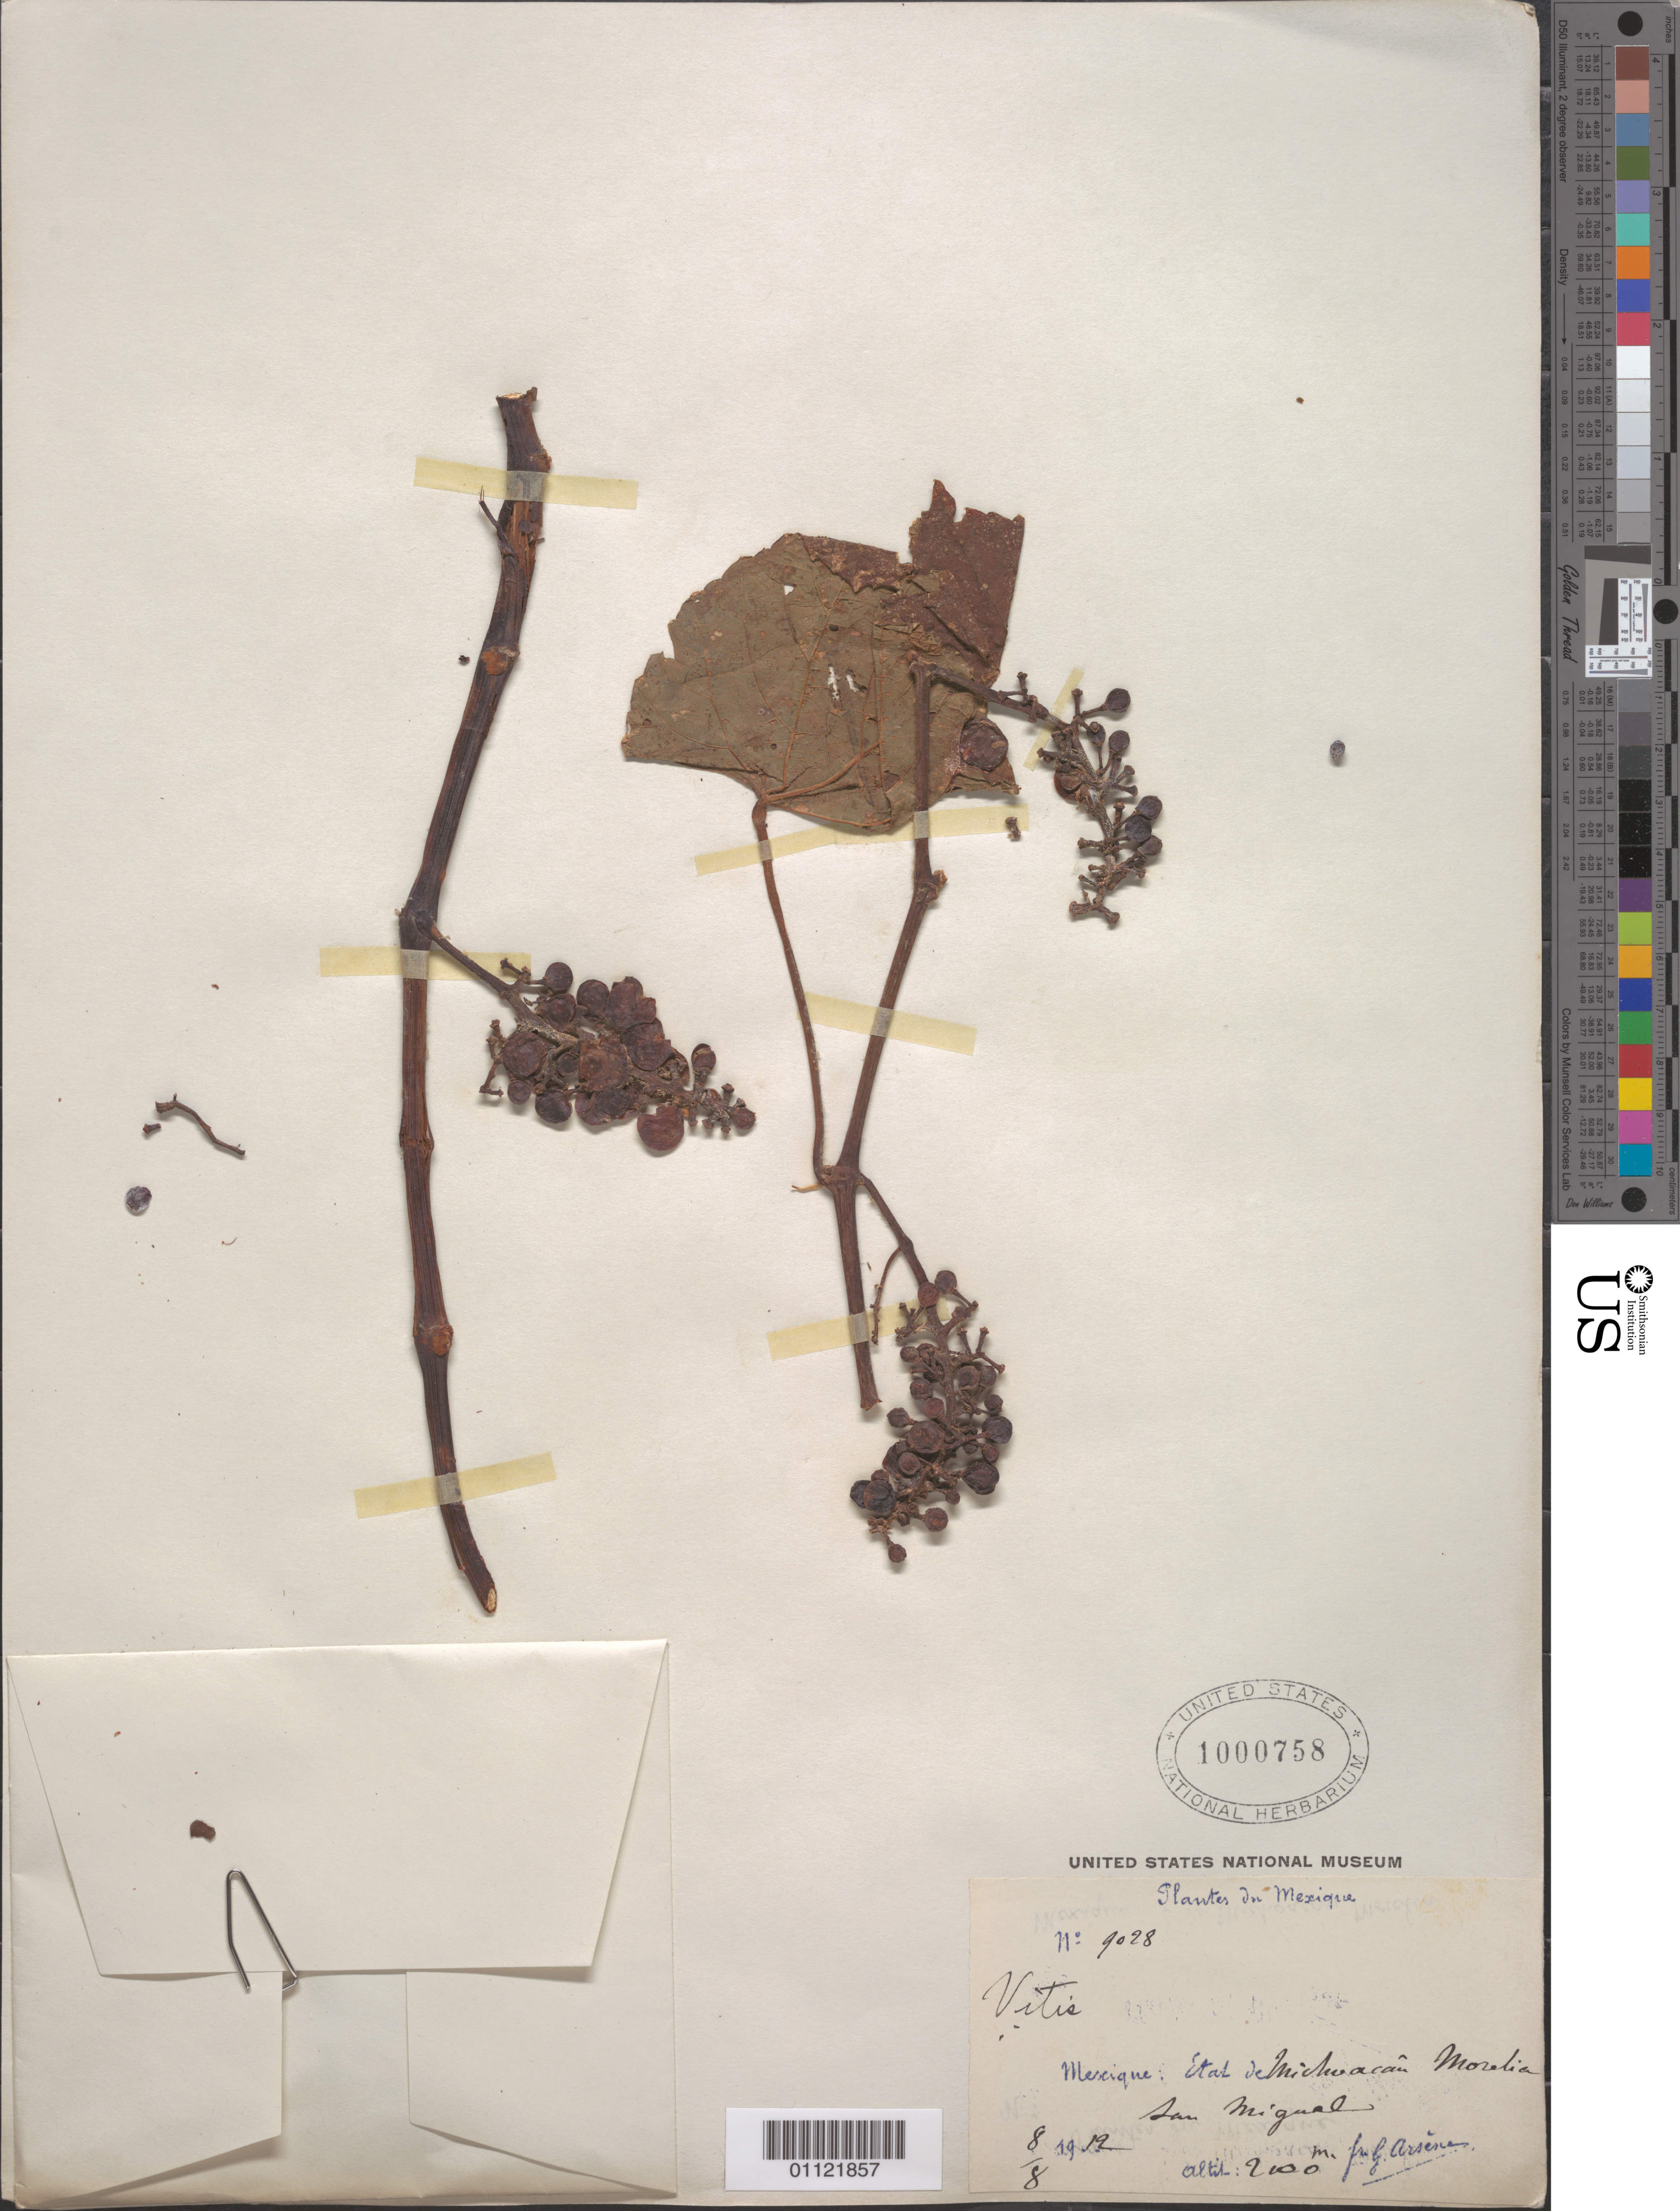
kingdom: Plantae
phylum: Tracheophyta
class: Magnoliopsida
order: Vitales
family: Vitaceae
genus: Vitis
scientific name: Vitis sp.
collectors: Bro. G. Arsène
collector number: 9028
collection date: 1912-08-08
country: Mexico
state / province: Michoacan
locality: Morelia, San Migual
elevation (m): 2100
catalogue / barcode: US 1000758